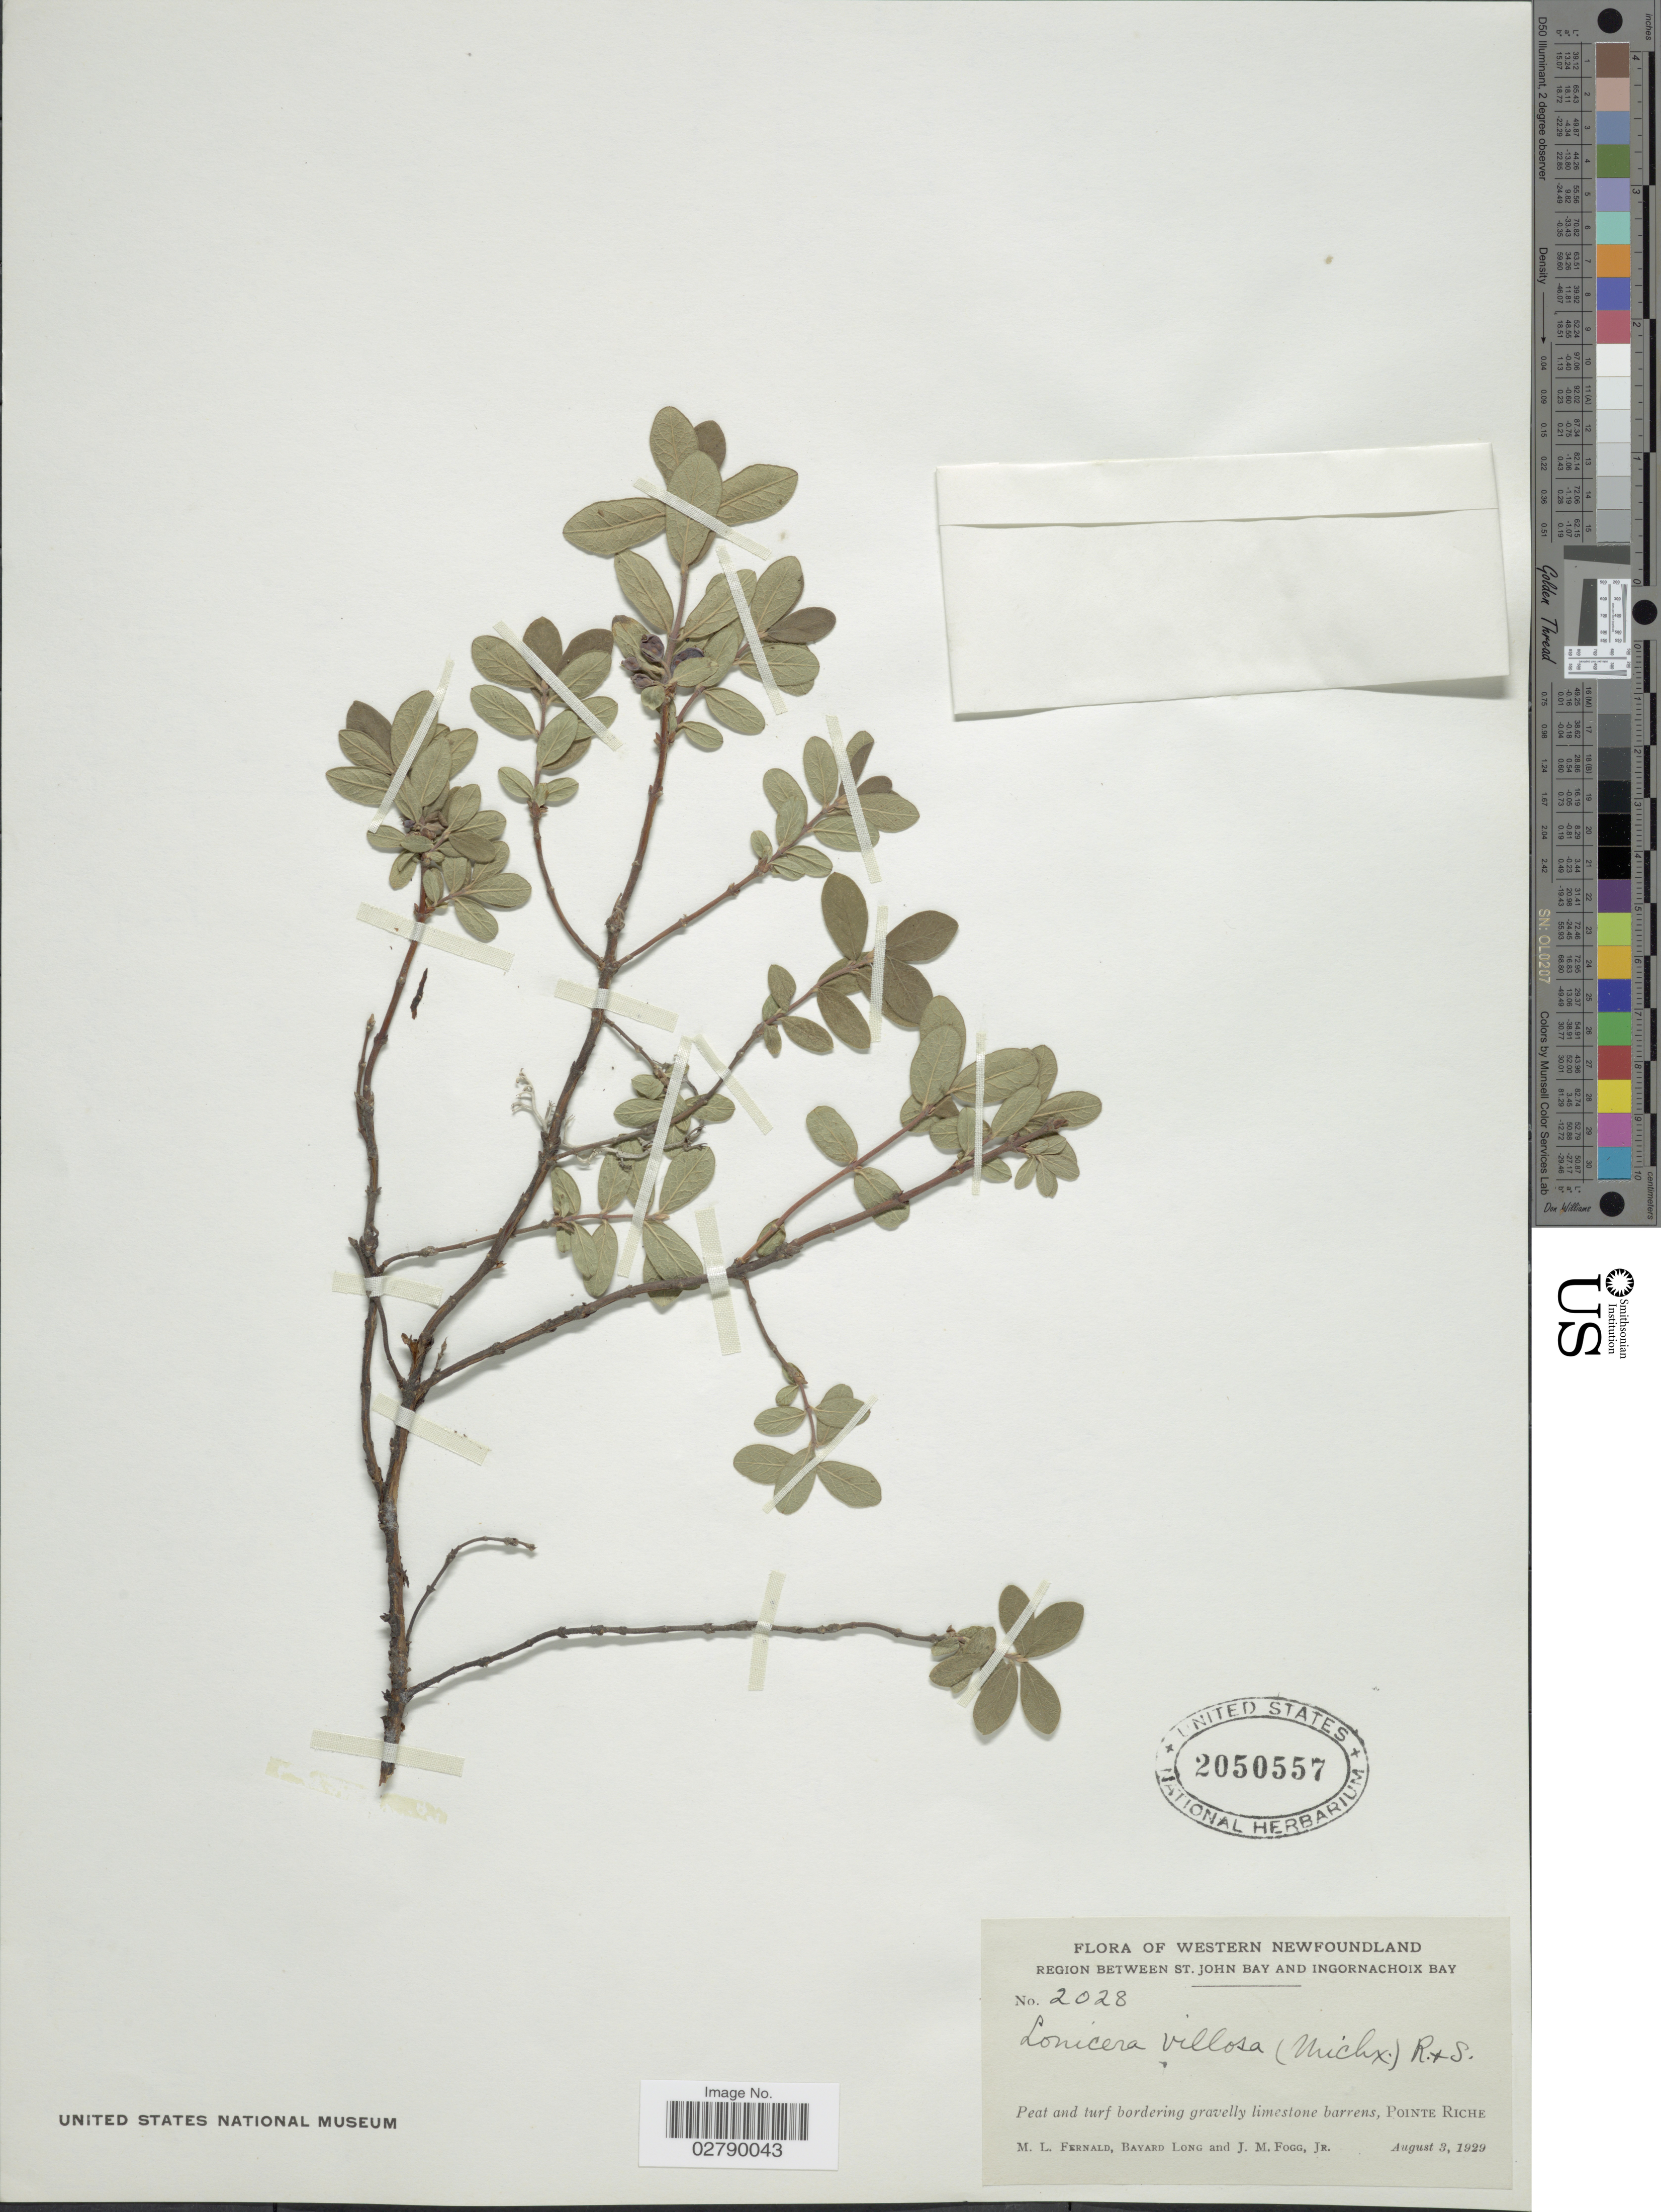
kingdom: Plantae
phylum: Tracheophyta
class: Magnoliopsida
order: Dipsacales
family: Caprifoliaceae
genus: Lonicera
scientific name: Lonicera villosa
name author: (Michx.) Roem. & Schult.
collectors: M. L. Fernald, B. Long & J. Fogg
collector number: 2028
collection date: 1929-08-03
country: Canada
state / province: Newfoundland and Labrador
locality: Western Newfoundland. Region between St. John Bay and Ingornachoix Bay. Pointe Riche.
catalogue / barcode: US 2050557